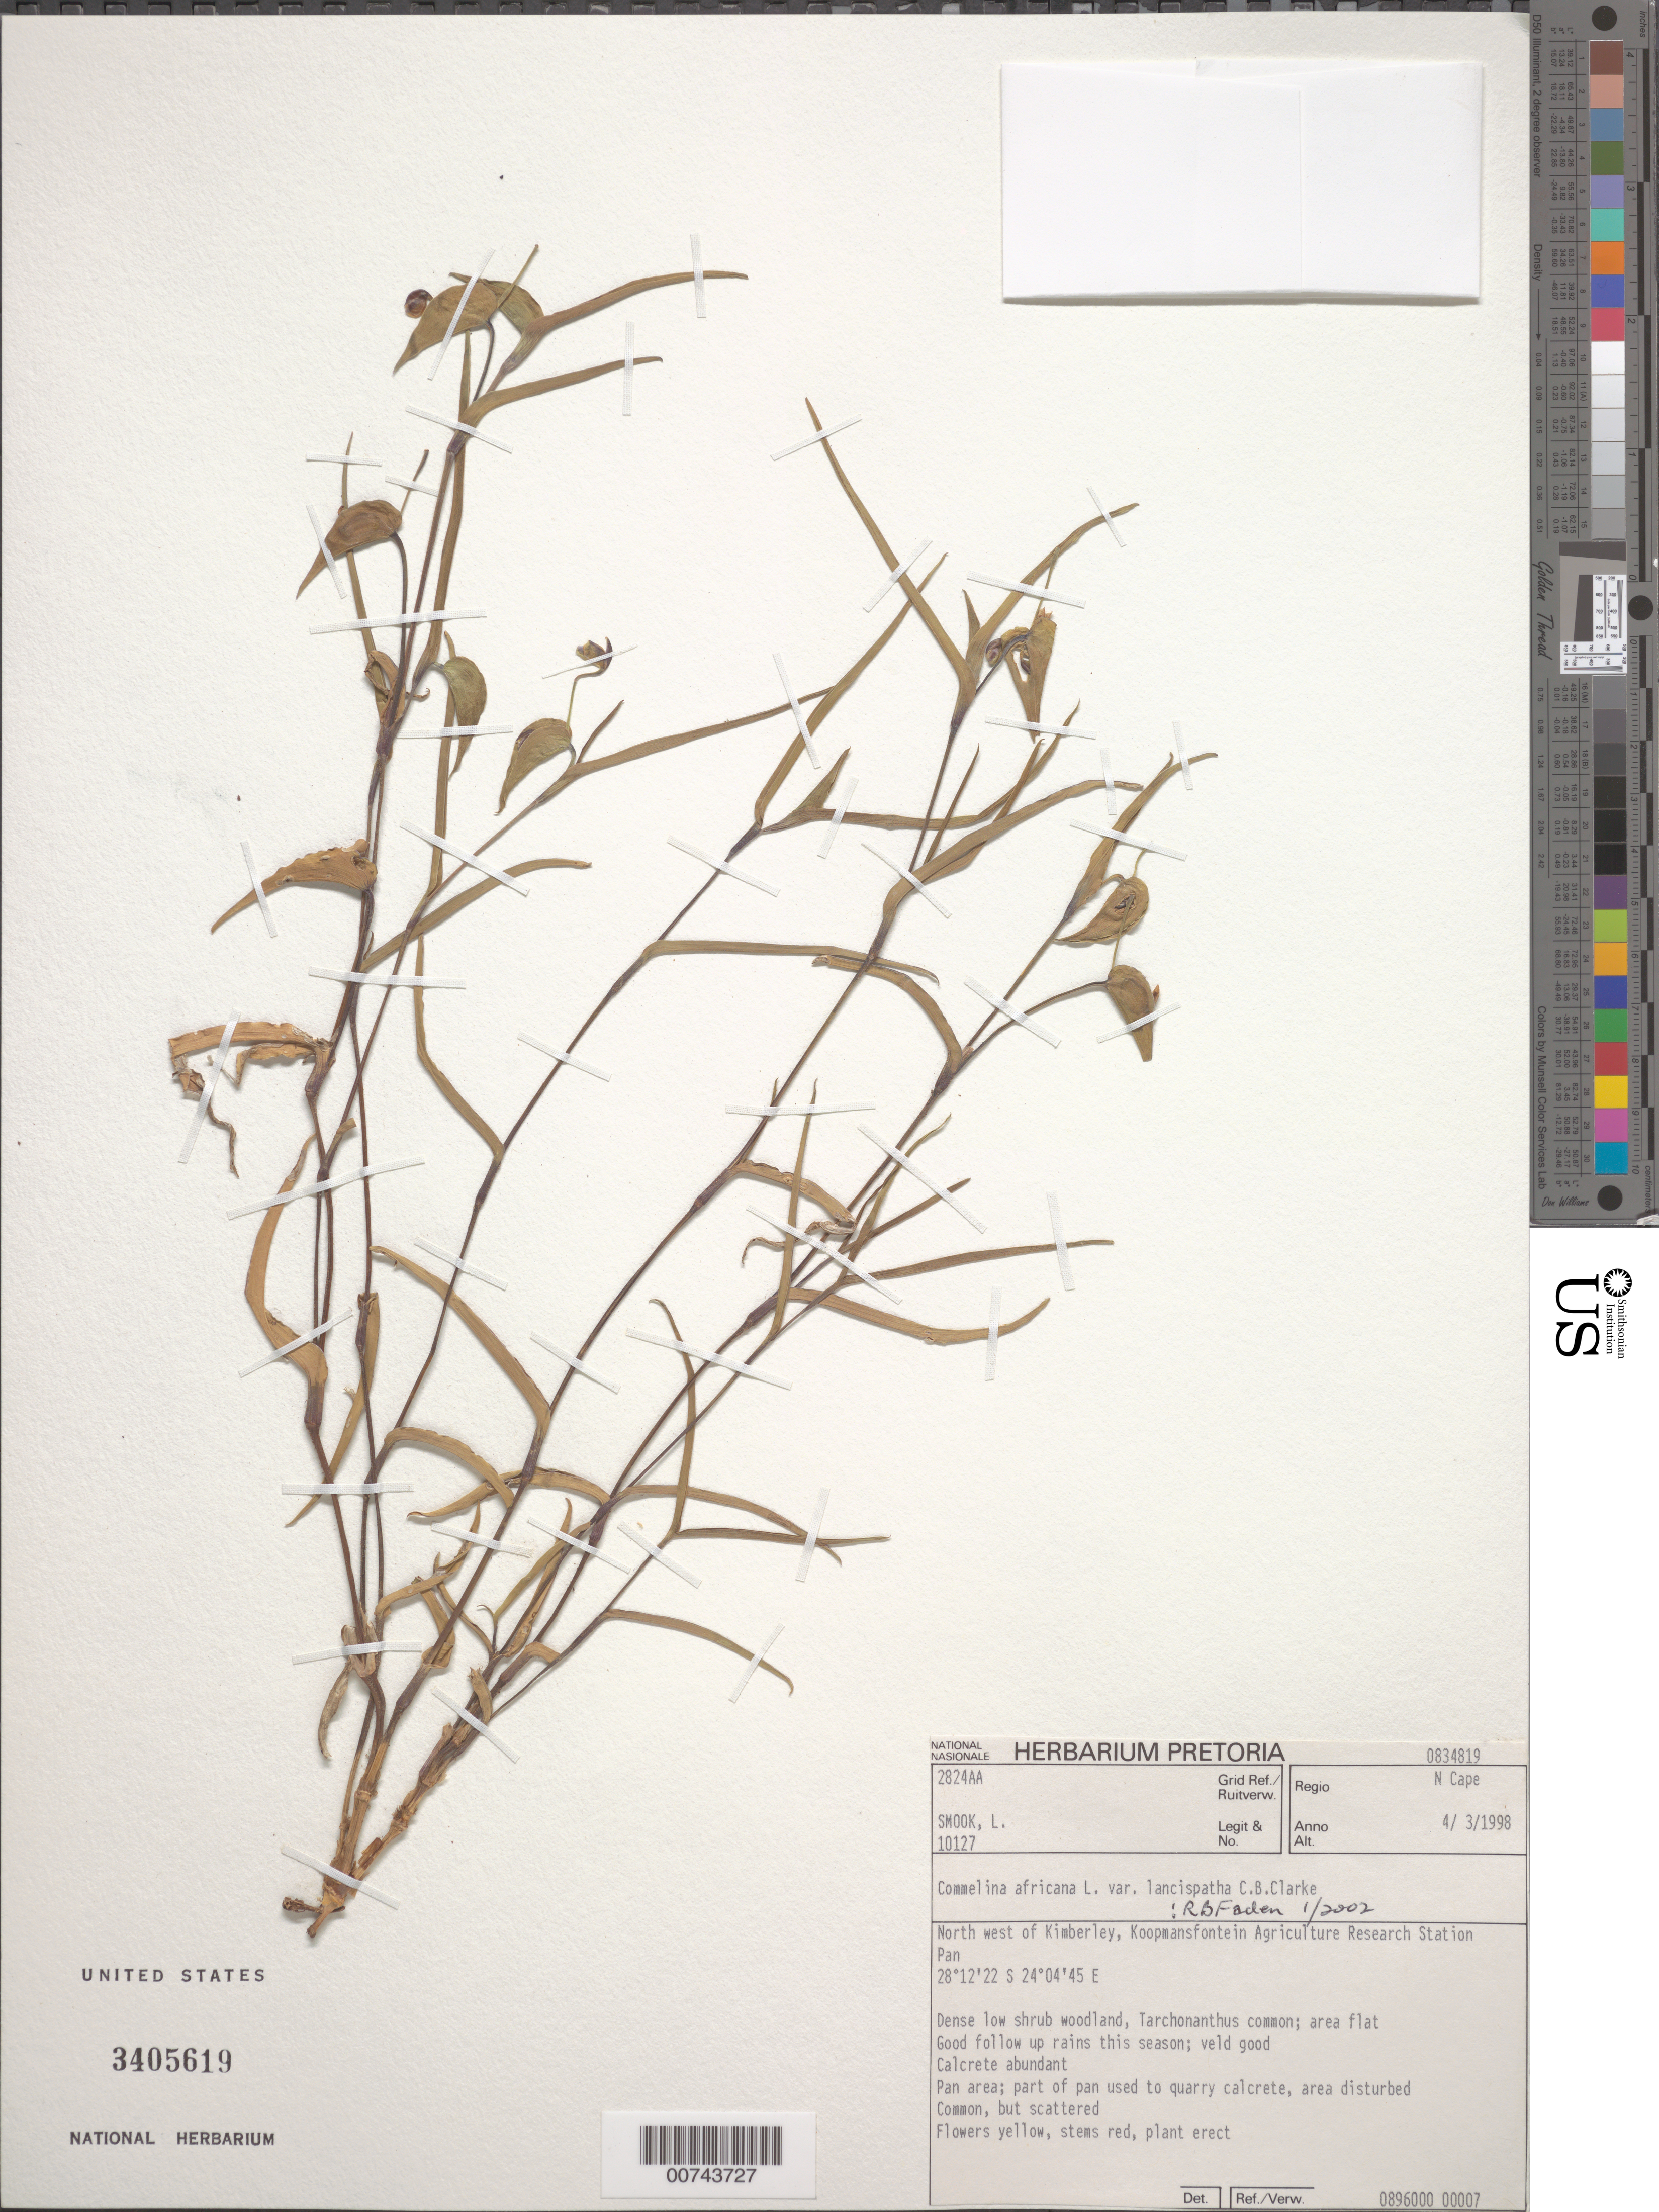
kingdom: Plantae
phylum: Tracheophyta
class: Liliopsida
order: Commelinales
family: Commelinaceae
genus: Commelina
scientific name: Commelina africana var. lancispatha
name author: C.B. Clarke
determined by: Faden, Robert B., (US), Smithsonian Institution - National Museum of Natural History (UNITED STATES)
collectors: L. Smook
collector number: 10127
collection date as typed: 04 Mar 1998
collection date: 1998-03-04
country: South Africa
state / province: Northern Cape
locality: NW of Kimberley, Koopmansfontein Agriculture Research Station Pan.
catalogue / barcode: US 3405619